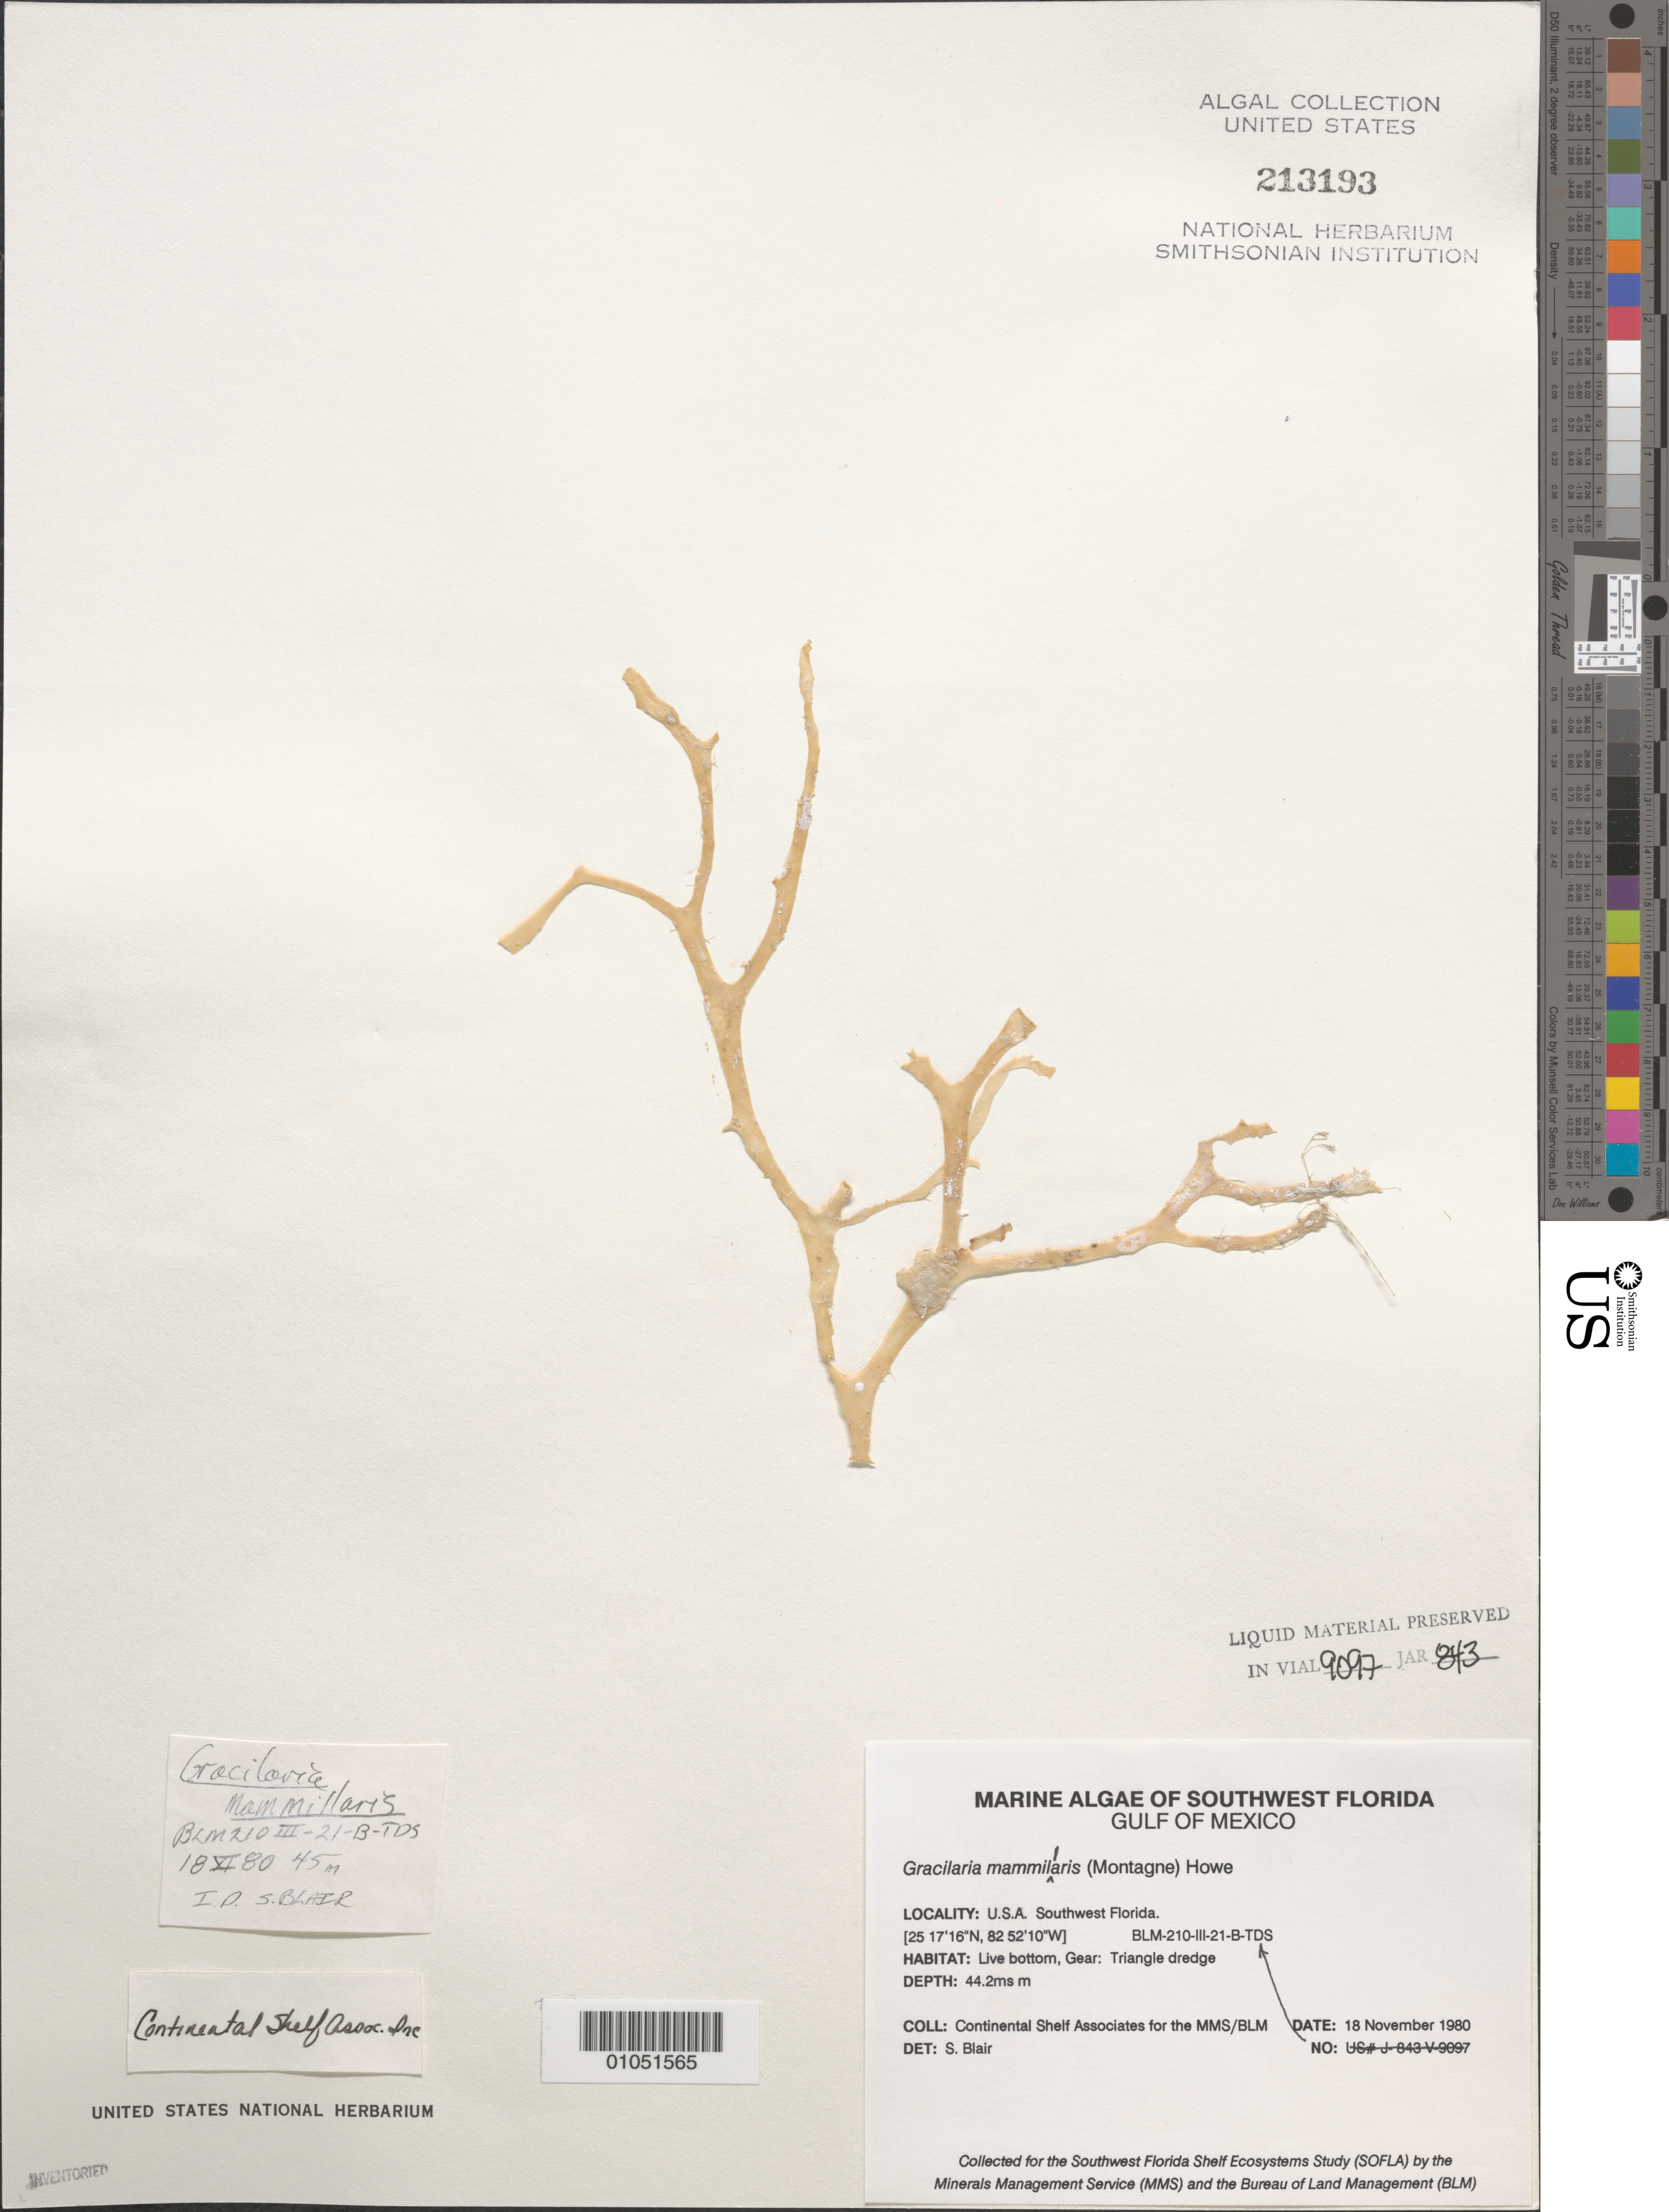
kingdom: Plantae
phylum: Rhodophyta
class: Florideophyceae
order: Gracilariales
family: Gracilariaceae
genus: Gracilaria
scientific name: Gracilaria mammillaris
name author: (Mont.) M. Howe in Britton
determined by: Blair, S. M.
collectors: Continental Shelf Associates for the MMS/BLM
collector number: BLM-210-III-21-B-TDS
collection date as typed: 18 Nov 1980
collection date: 1980-11-18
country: United States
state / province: Florida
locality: Gulf of Mexico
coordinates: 25 17'16"N, 82 52'10"W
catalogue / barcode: US 213193